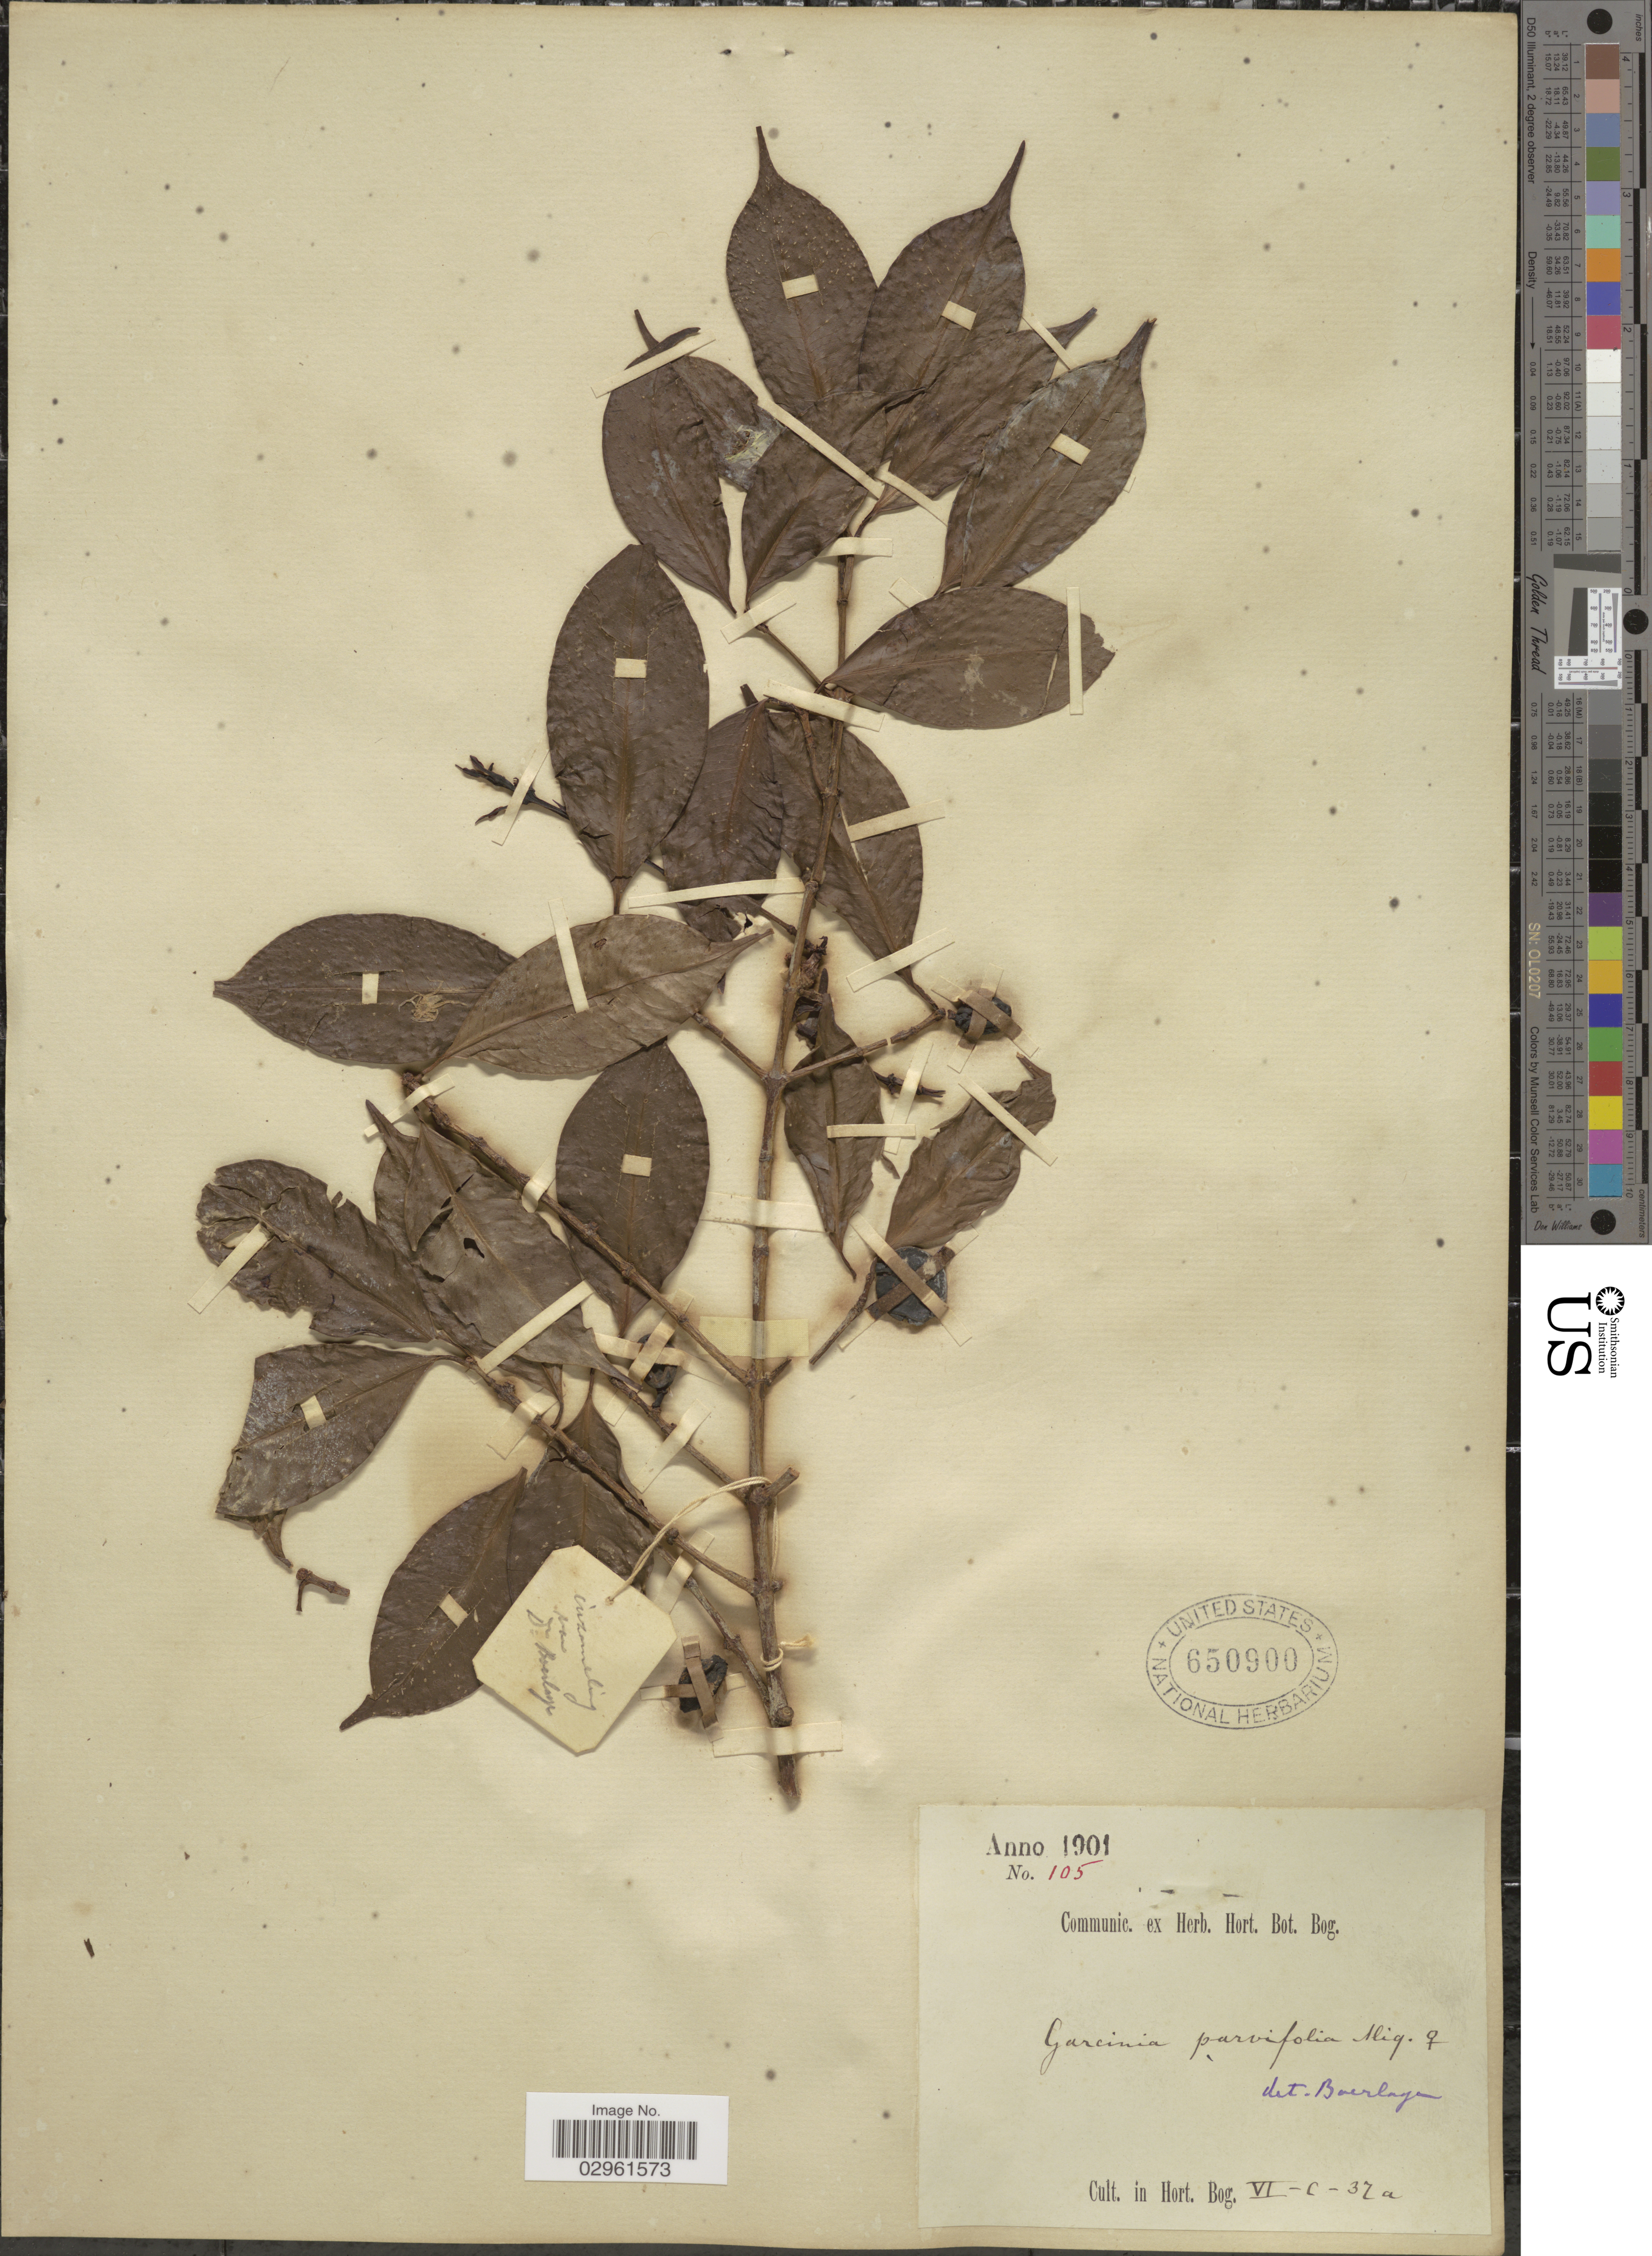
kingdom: Plantae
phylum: Tracheophyta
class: Magnoliopsida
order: Malpighiales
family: Clusiaceae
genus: Garcinia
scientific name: Garcinia parvifolia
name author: (Miq.) Miq.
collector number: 105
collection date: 1901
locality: In Hort. Bog. VI-c-32a [unsure placement]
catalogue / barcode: US 650900